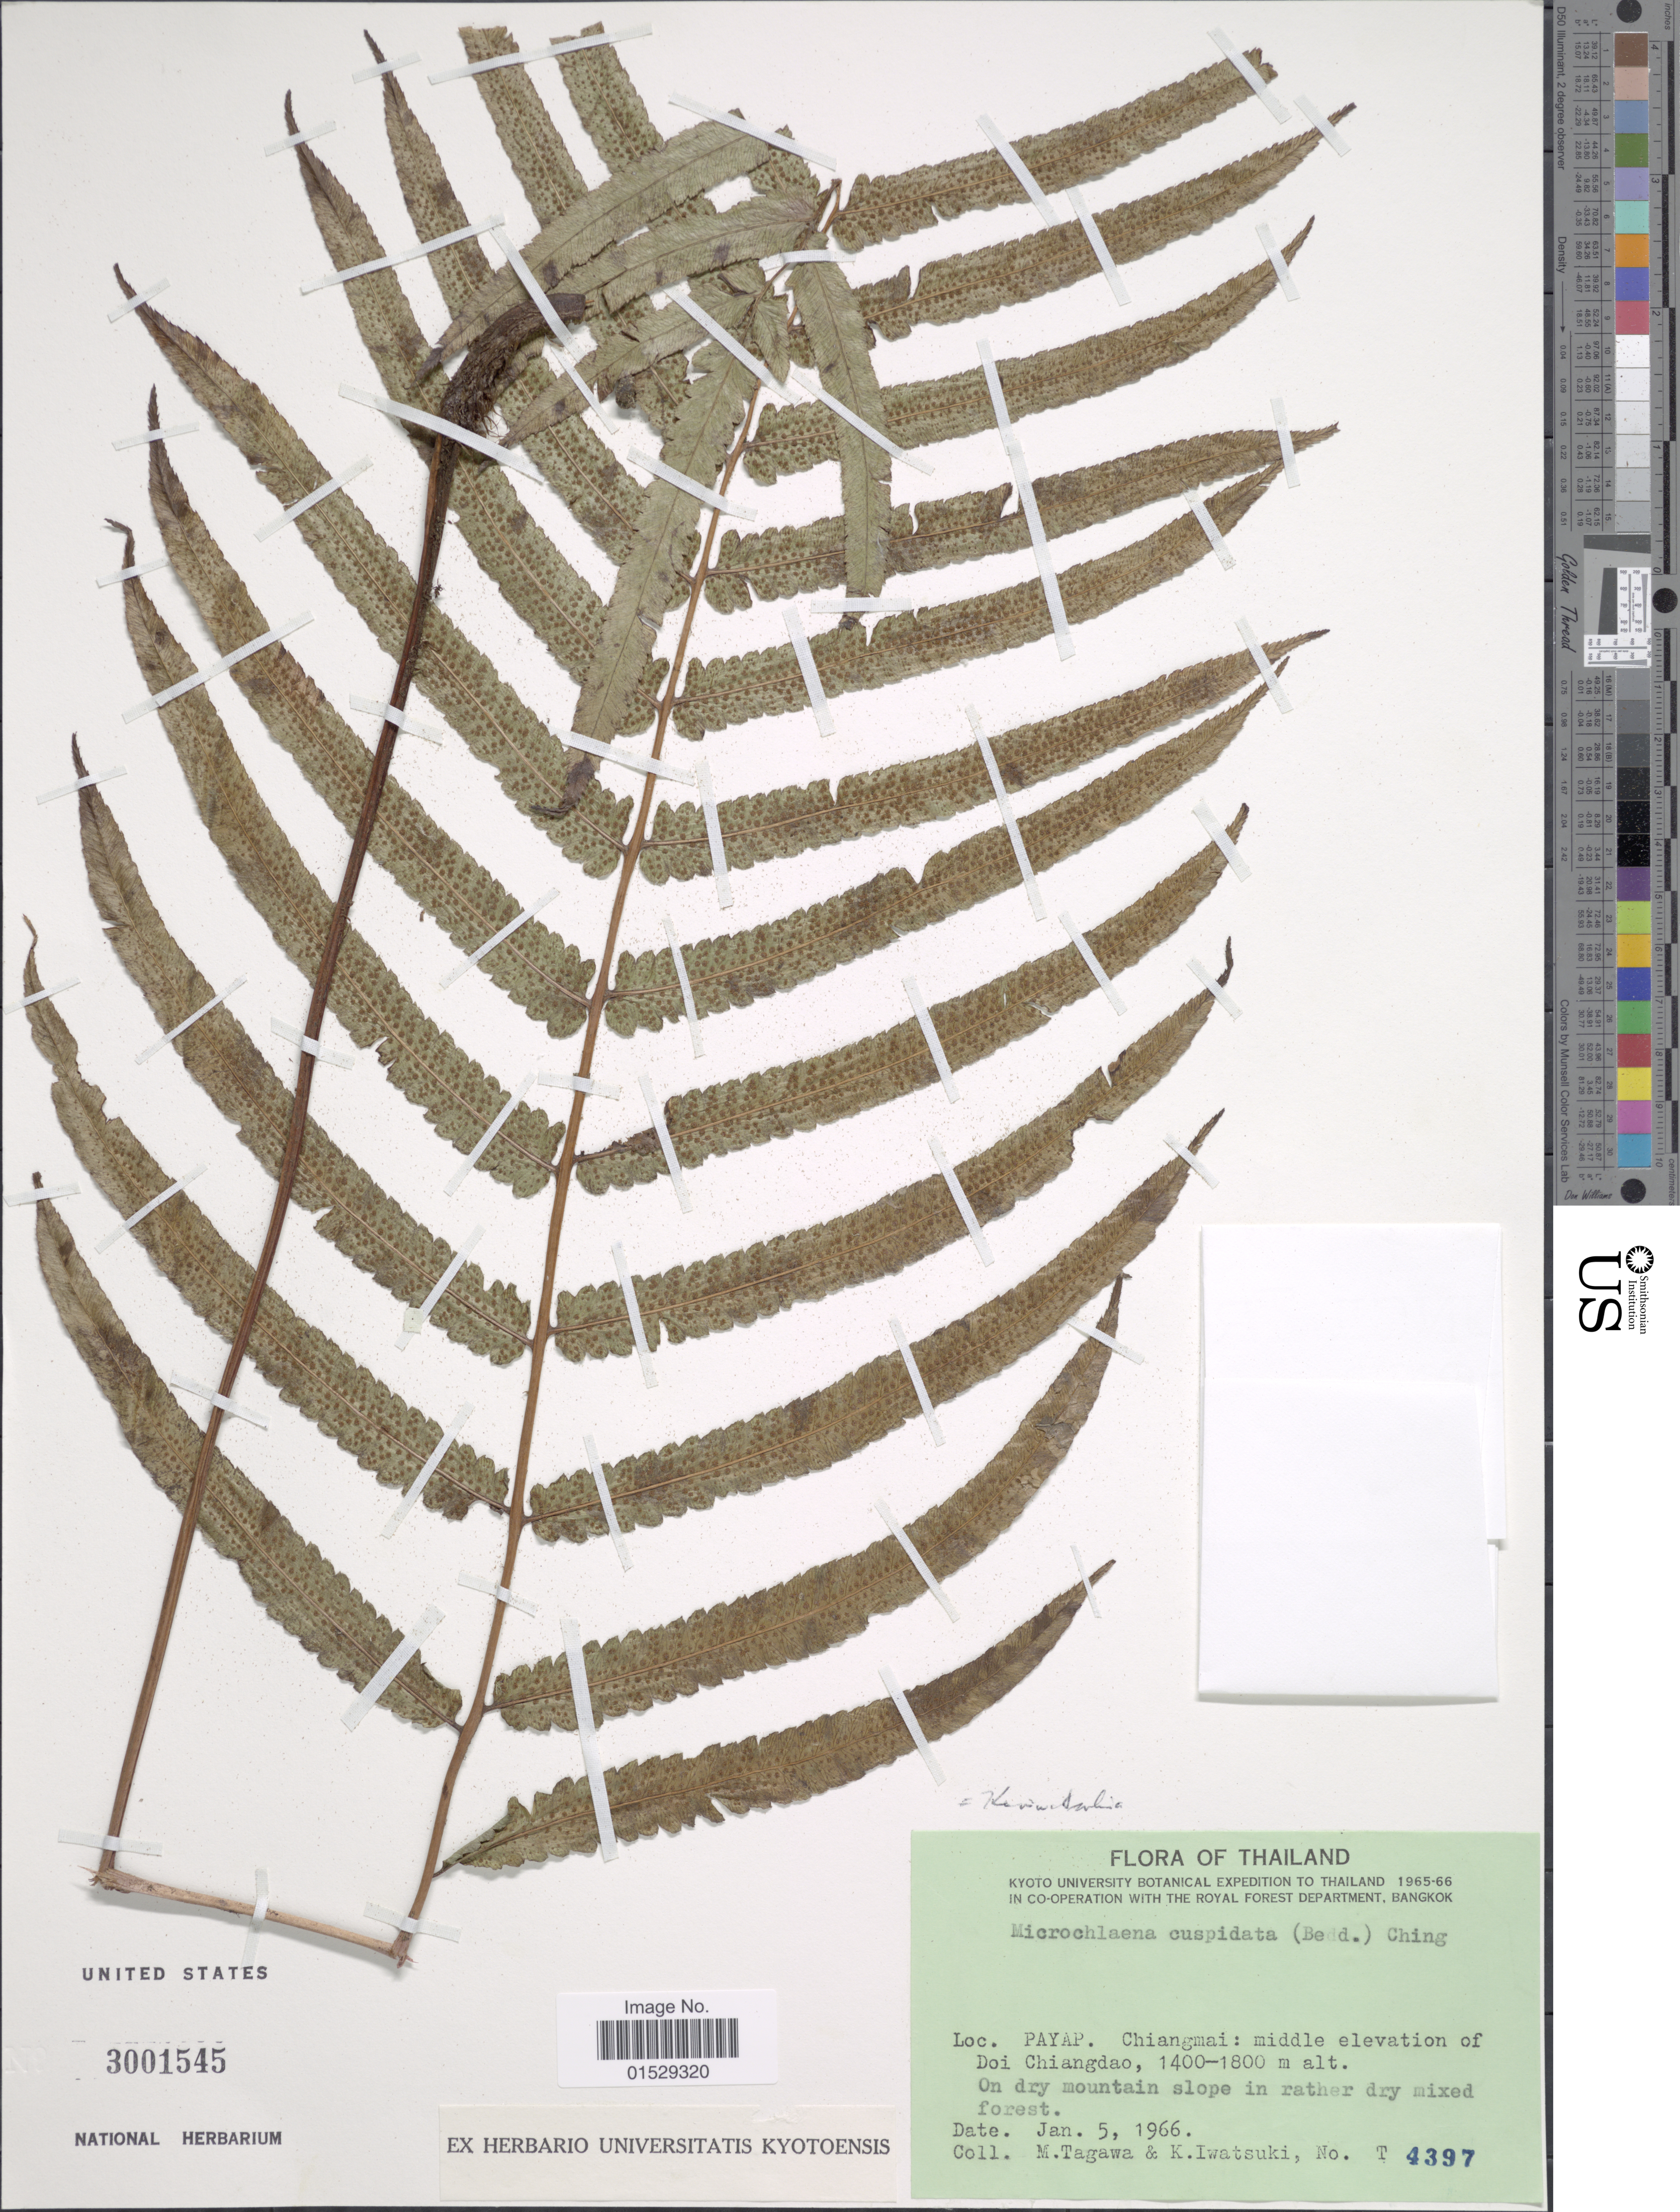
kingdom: Plantae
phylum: Tracheophyta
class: Polypodiopsida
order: Polypodiales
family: Athyriaceae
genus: Anisocampium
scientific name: Anisocampium cuspidatum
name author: (Mett. ex Bedd.) Yea C. Liu et al.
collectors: M. Tagawa & K. Iwatsuki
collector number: T4397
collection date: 1966-01-05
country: Thailand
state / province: Chiang Mai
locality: Payap, Chiangmai; middle elevation of Doi Chiangdao, on dry mountain slope in rather dry mixed forest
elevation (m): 1400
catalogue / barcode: US 3001545